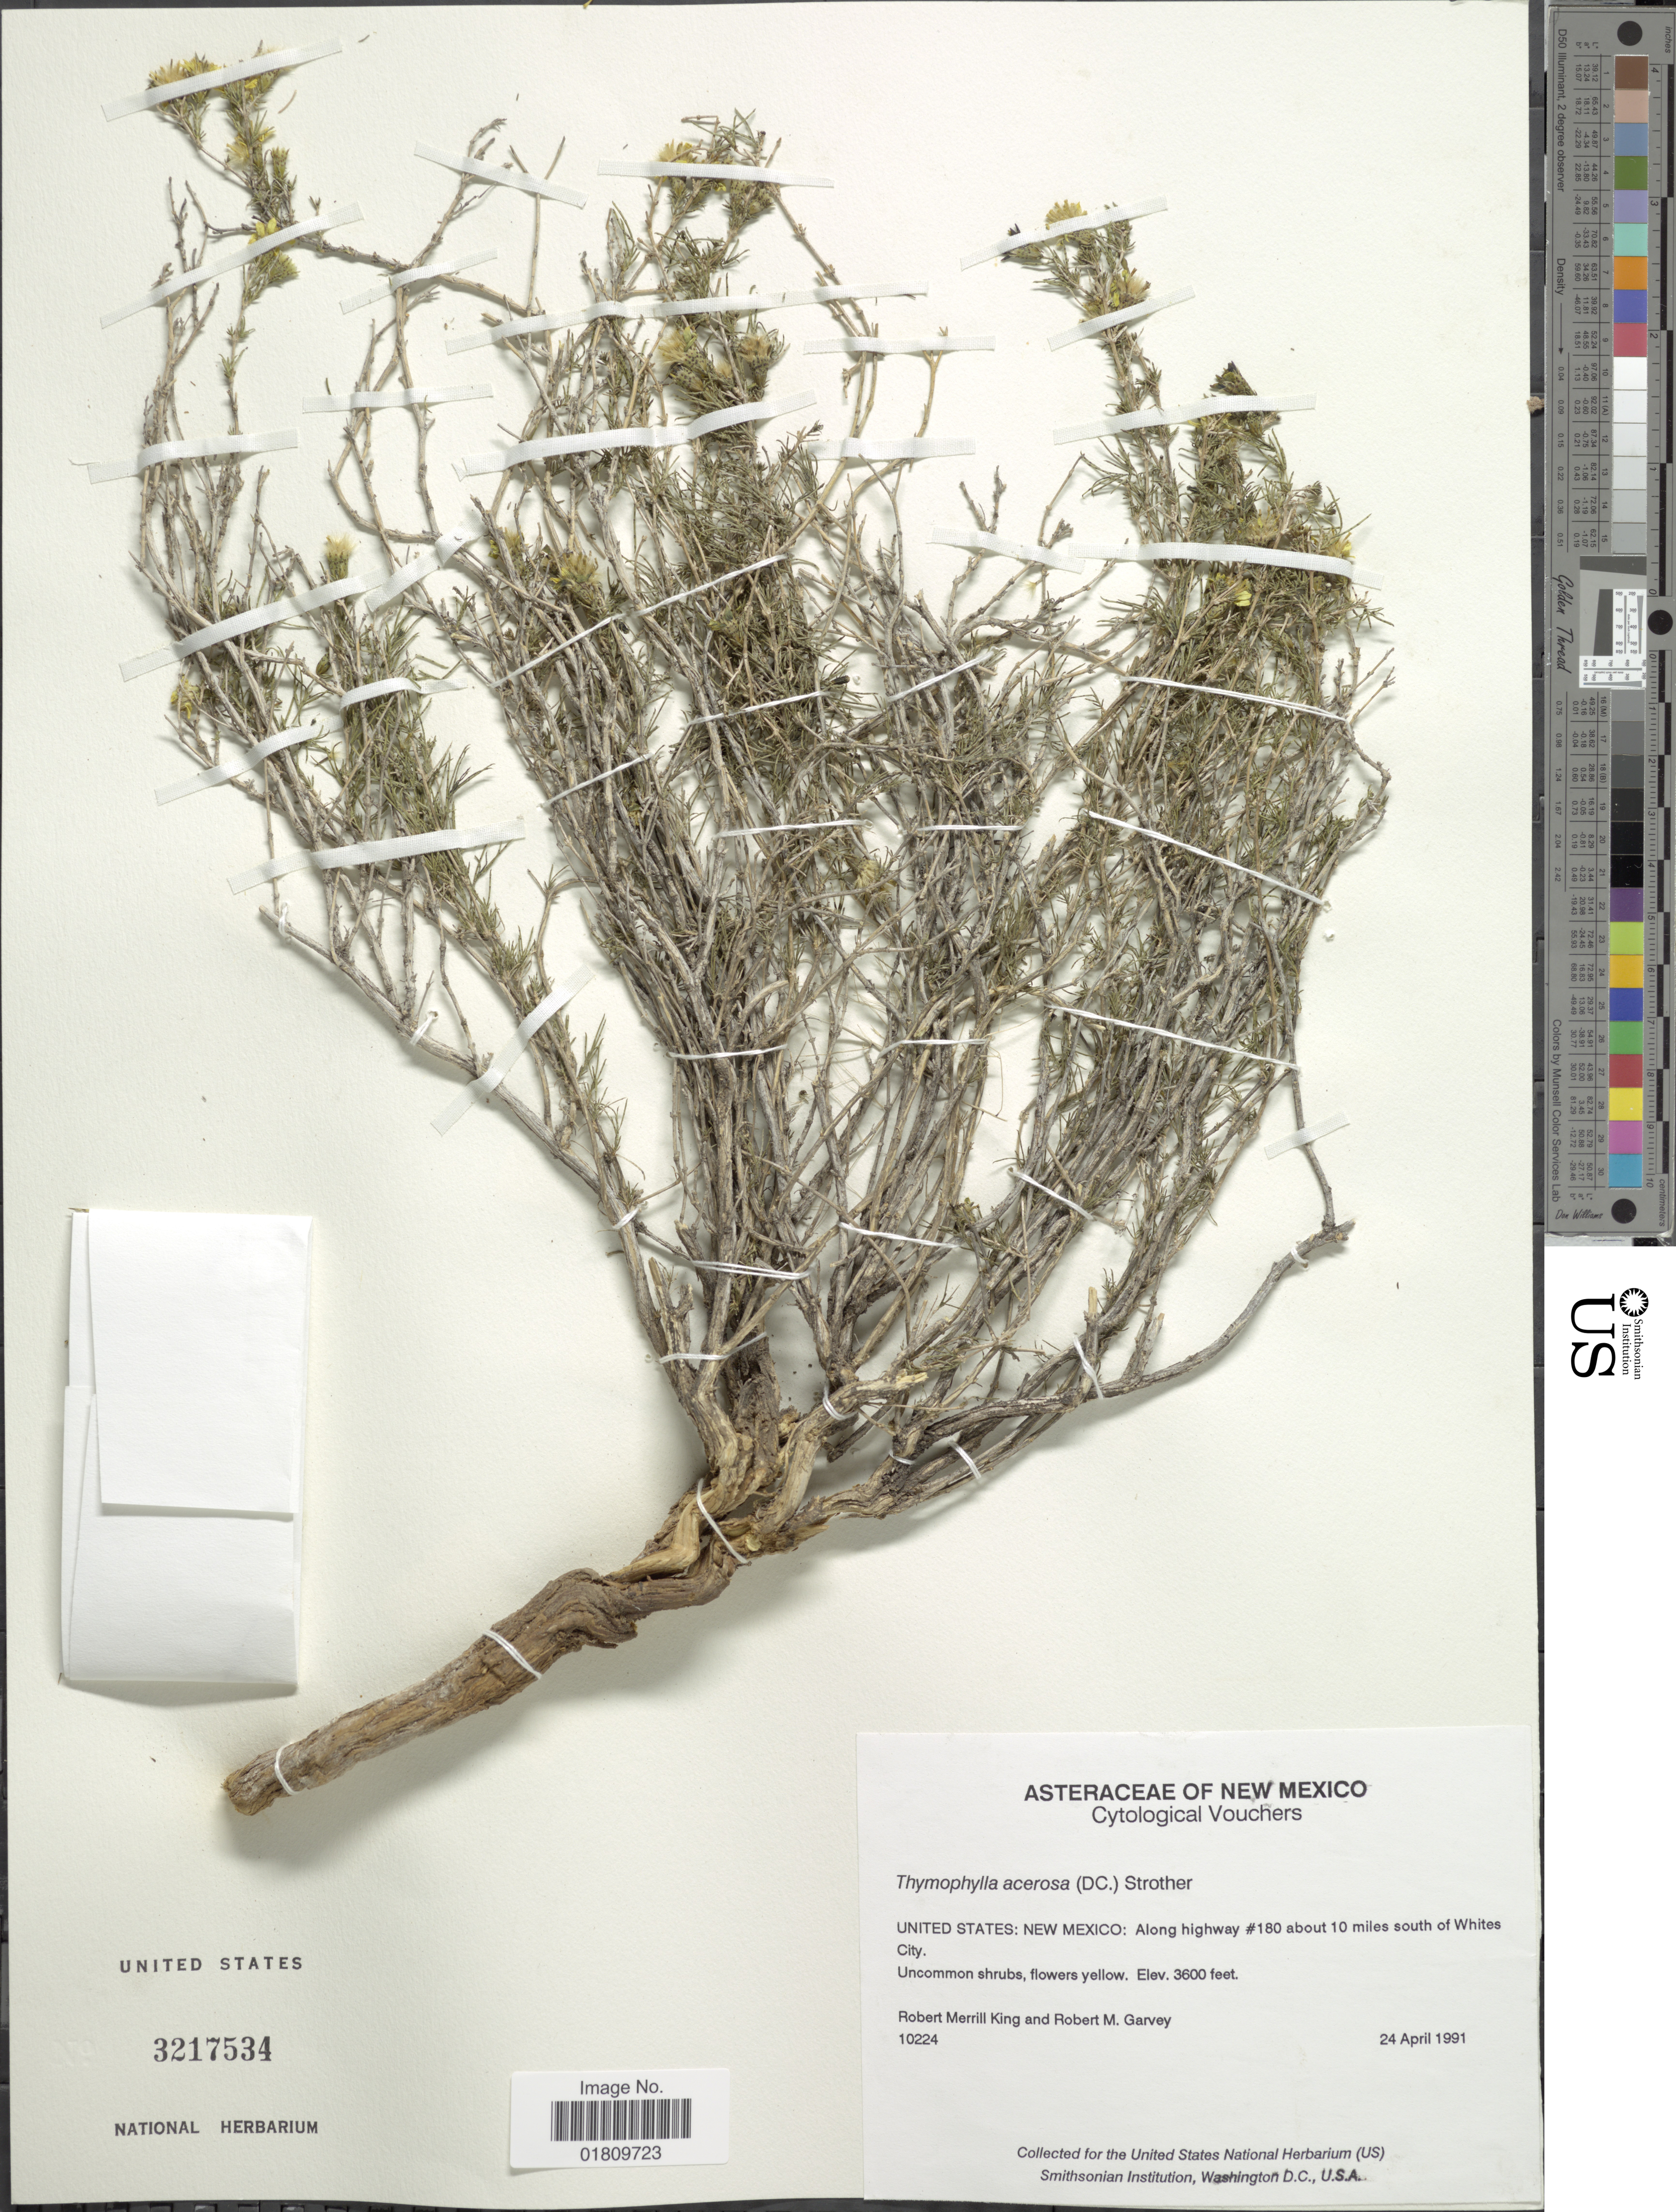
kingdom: Plantae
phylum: Tracheophyta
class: Magnoliopsida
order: Asterales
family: Asteraceae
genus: Thymophylla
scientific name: Thymophylla acerosa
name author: (DC.) Strother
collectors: R. M. King & R. Garvey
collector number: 10224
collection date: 1991-04-24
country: United States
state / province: New Mexico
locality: Along highway #180 about 10 miles south of Whites City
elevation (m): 1097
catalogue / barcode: US 3217534